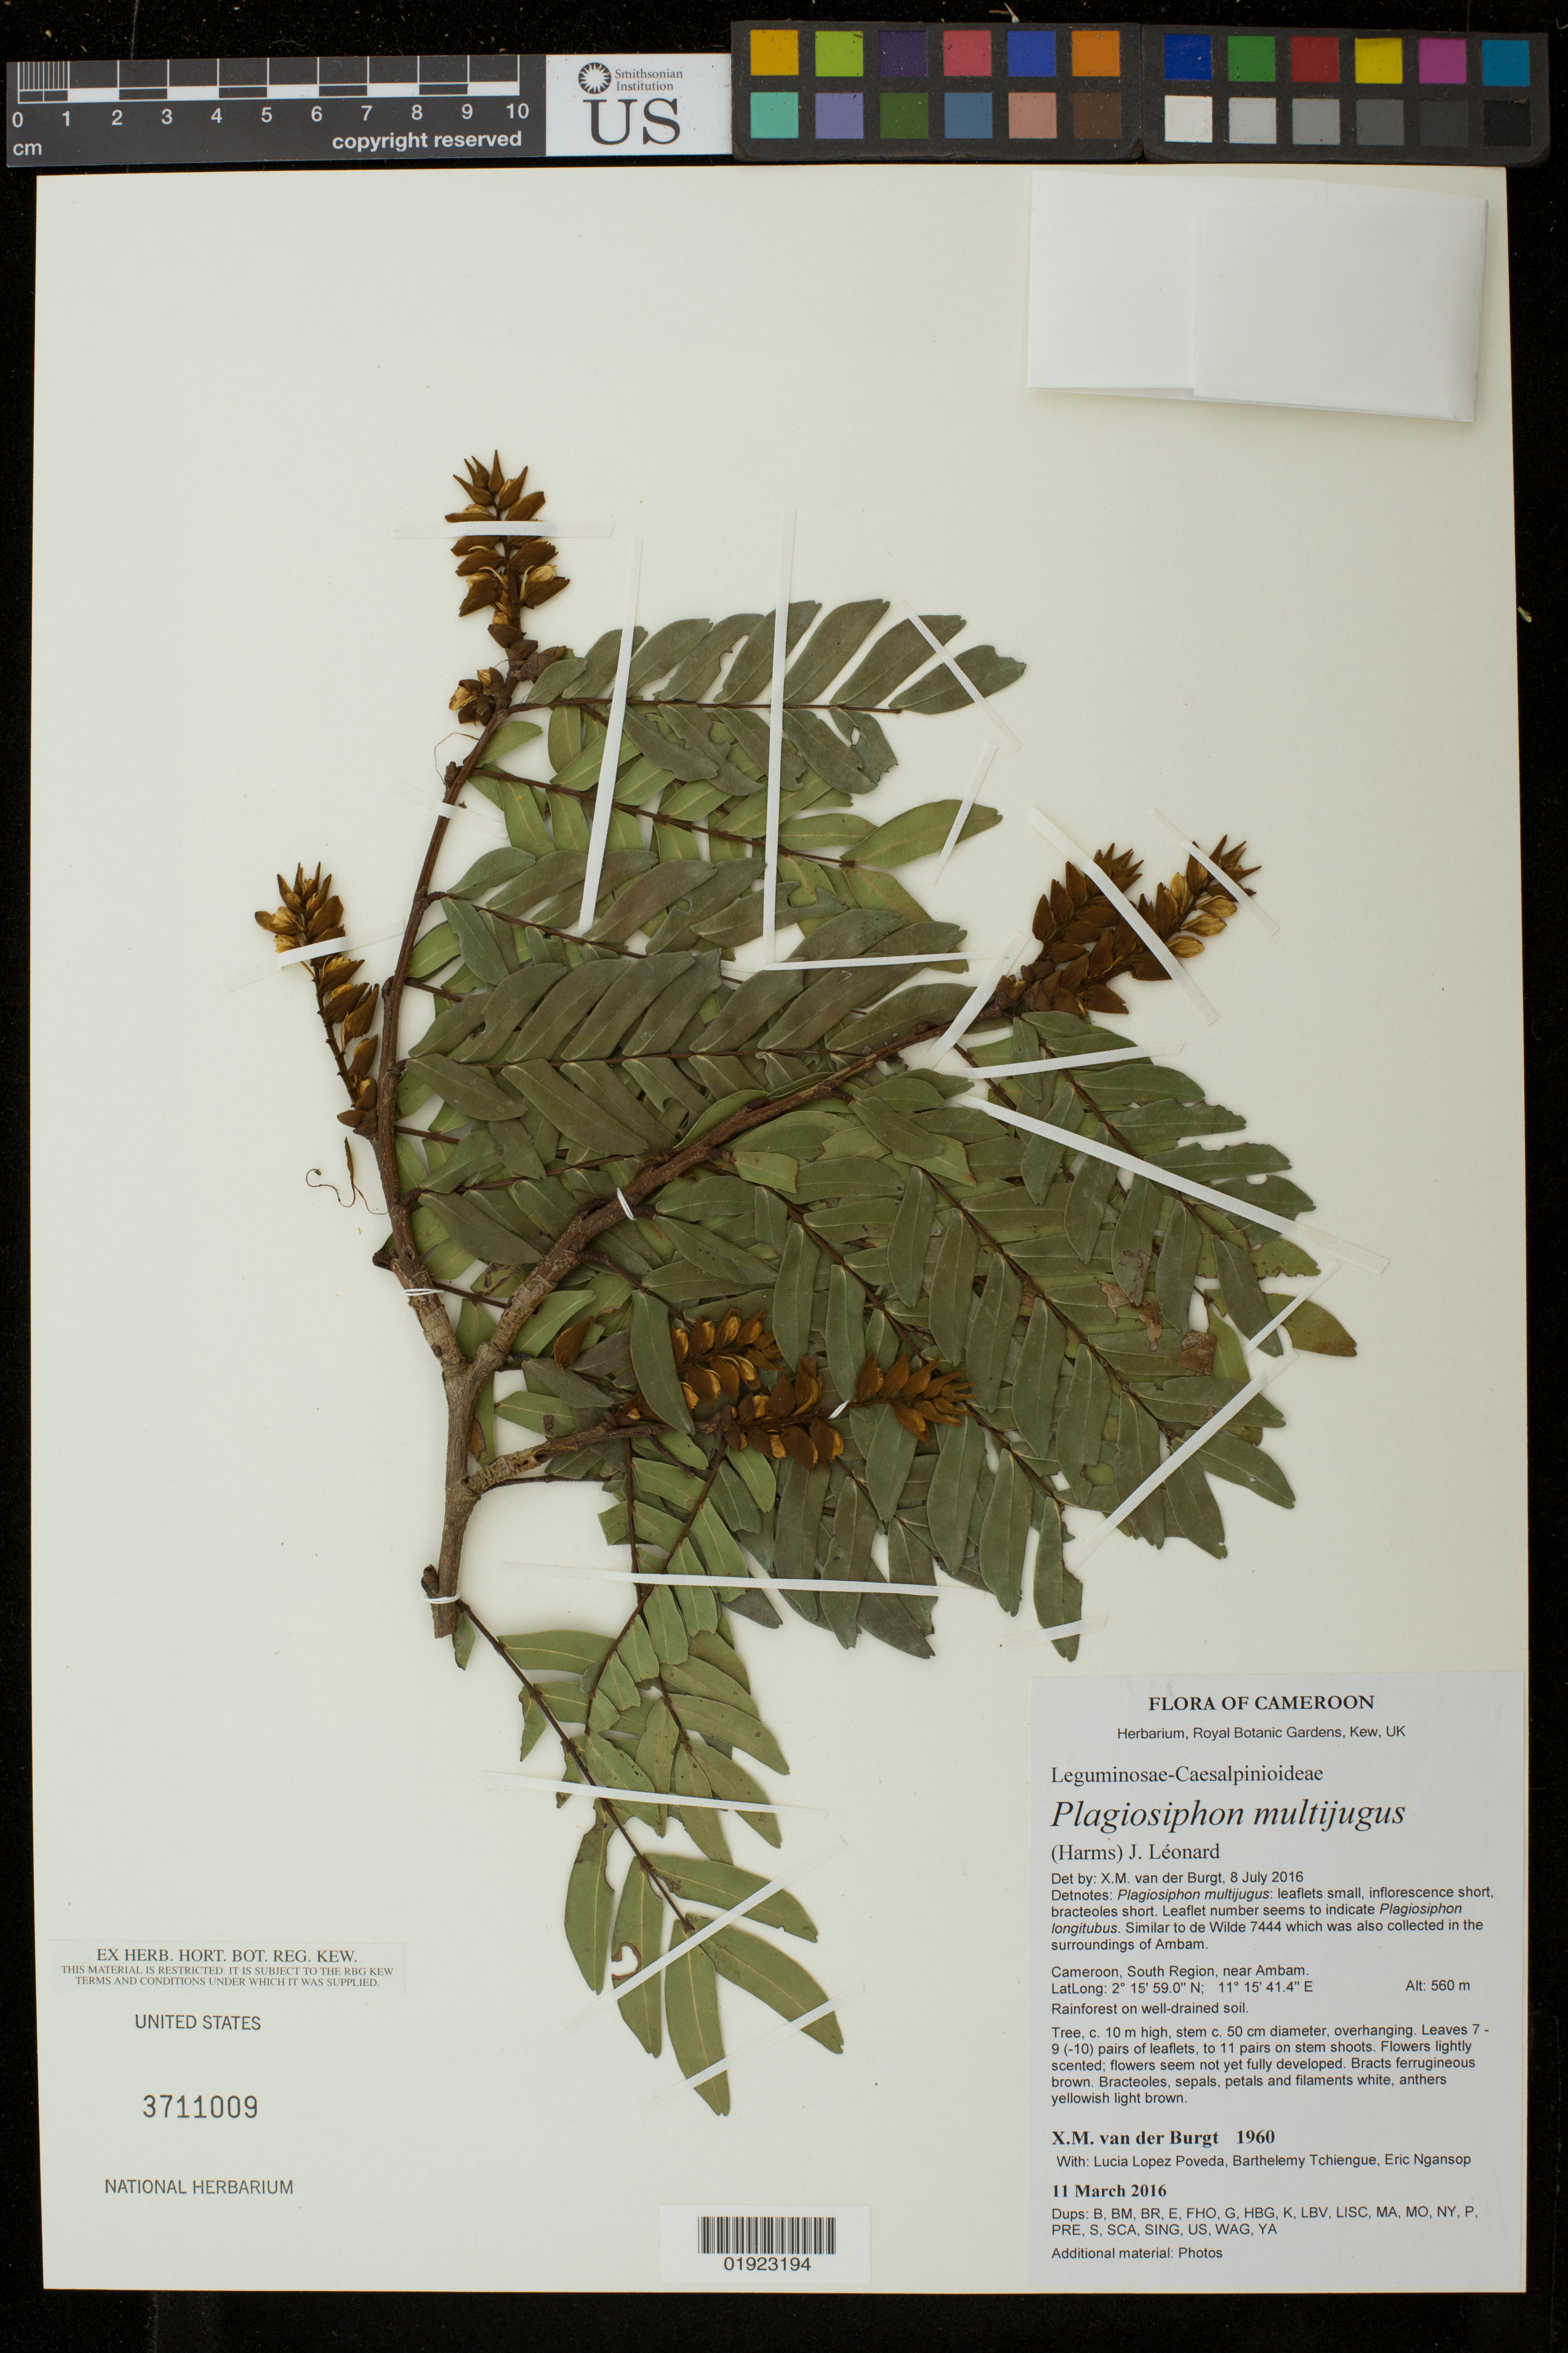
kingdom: Plantae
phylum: Tracheophyta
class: Magnoliopsida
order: Fabales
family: Fabaceae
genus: Plagiosiphon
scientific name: Plagiosiphon multijugus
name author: (Harms) J. Léonard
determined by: van der Burgt, X. M.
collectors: X. M. van der Burgt, L. Poveda, B. Tchiengue & E. Ngansop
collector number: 1960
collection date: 2016-03-11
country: Cameroon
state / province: Sud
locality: Near Ambam.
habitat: Rainforest on well-drained soil.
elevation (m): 560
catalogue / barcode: US 3711009